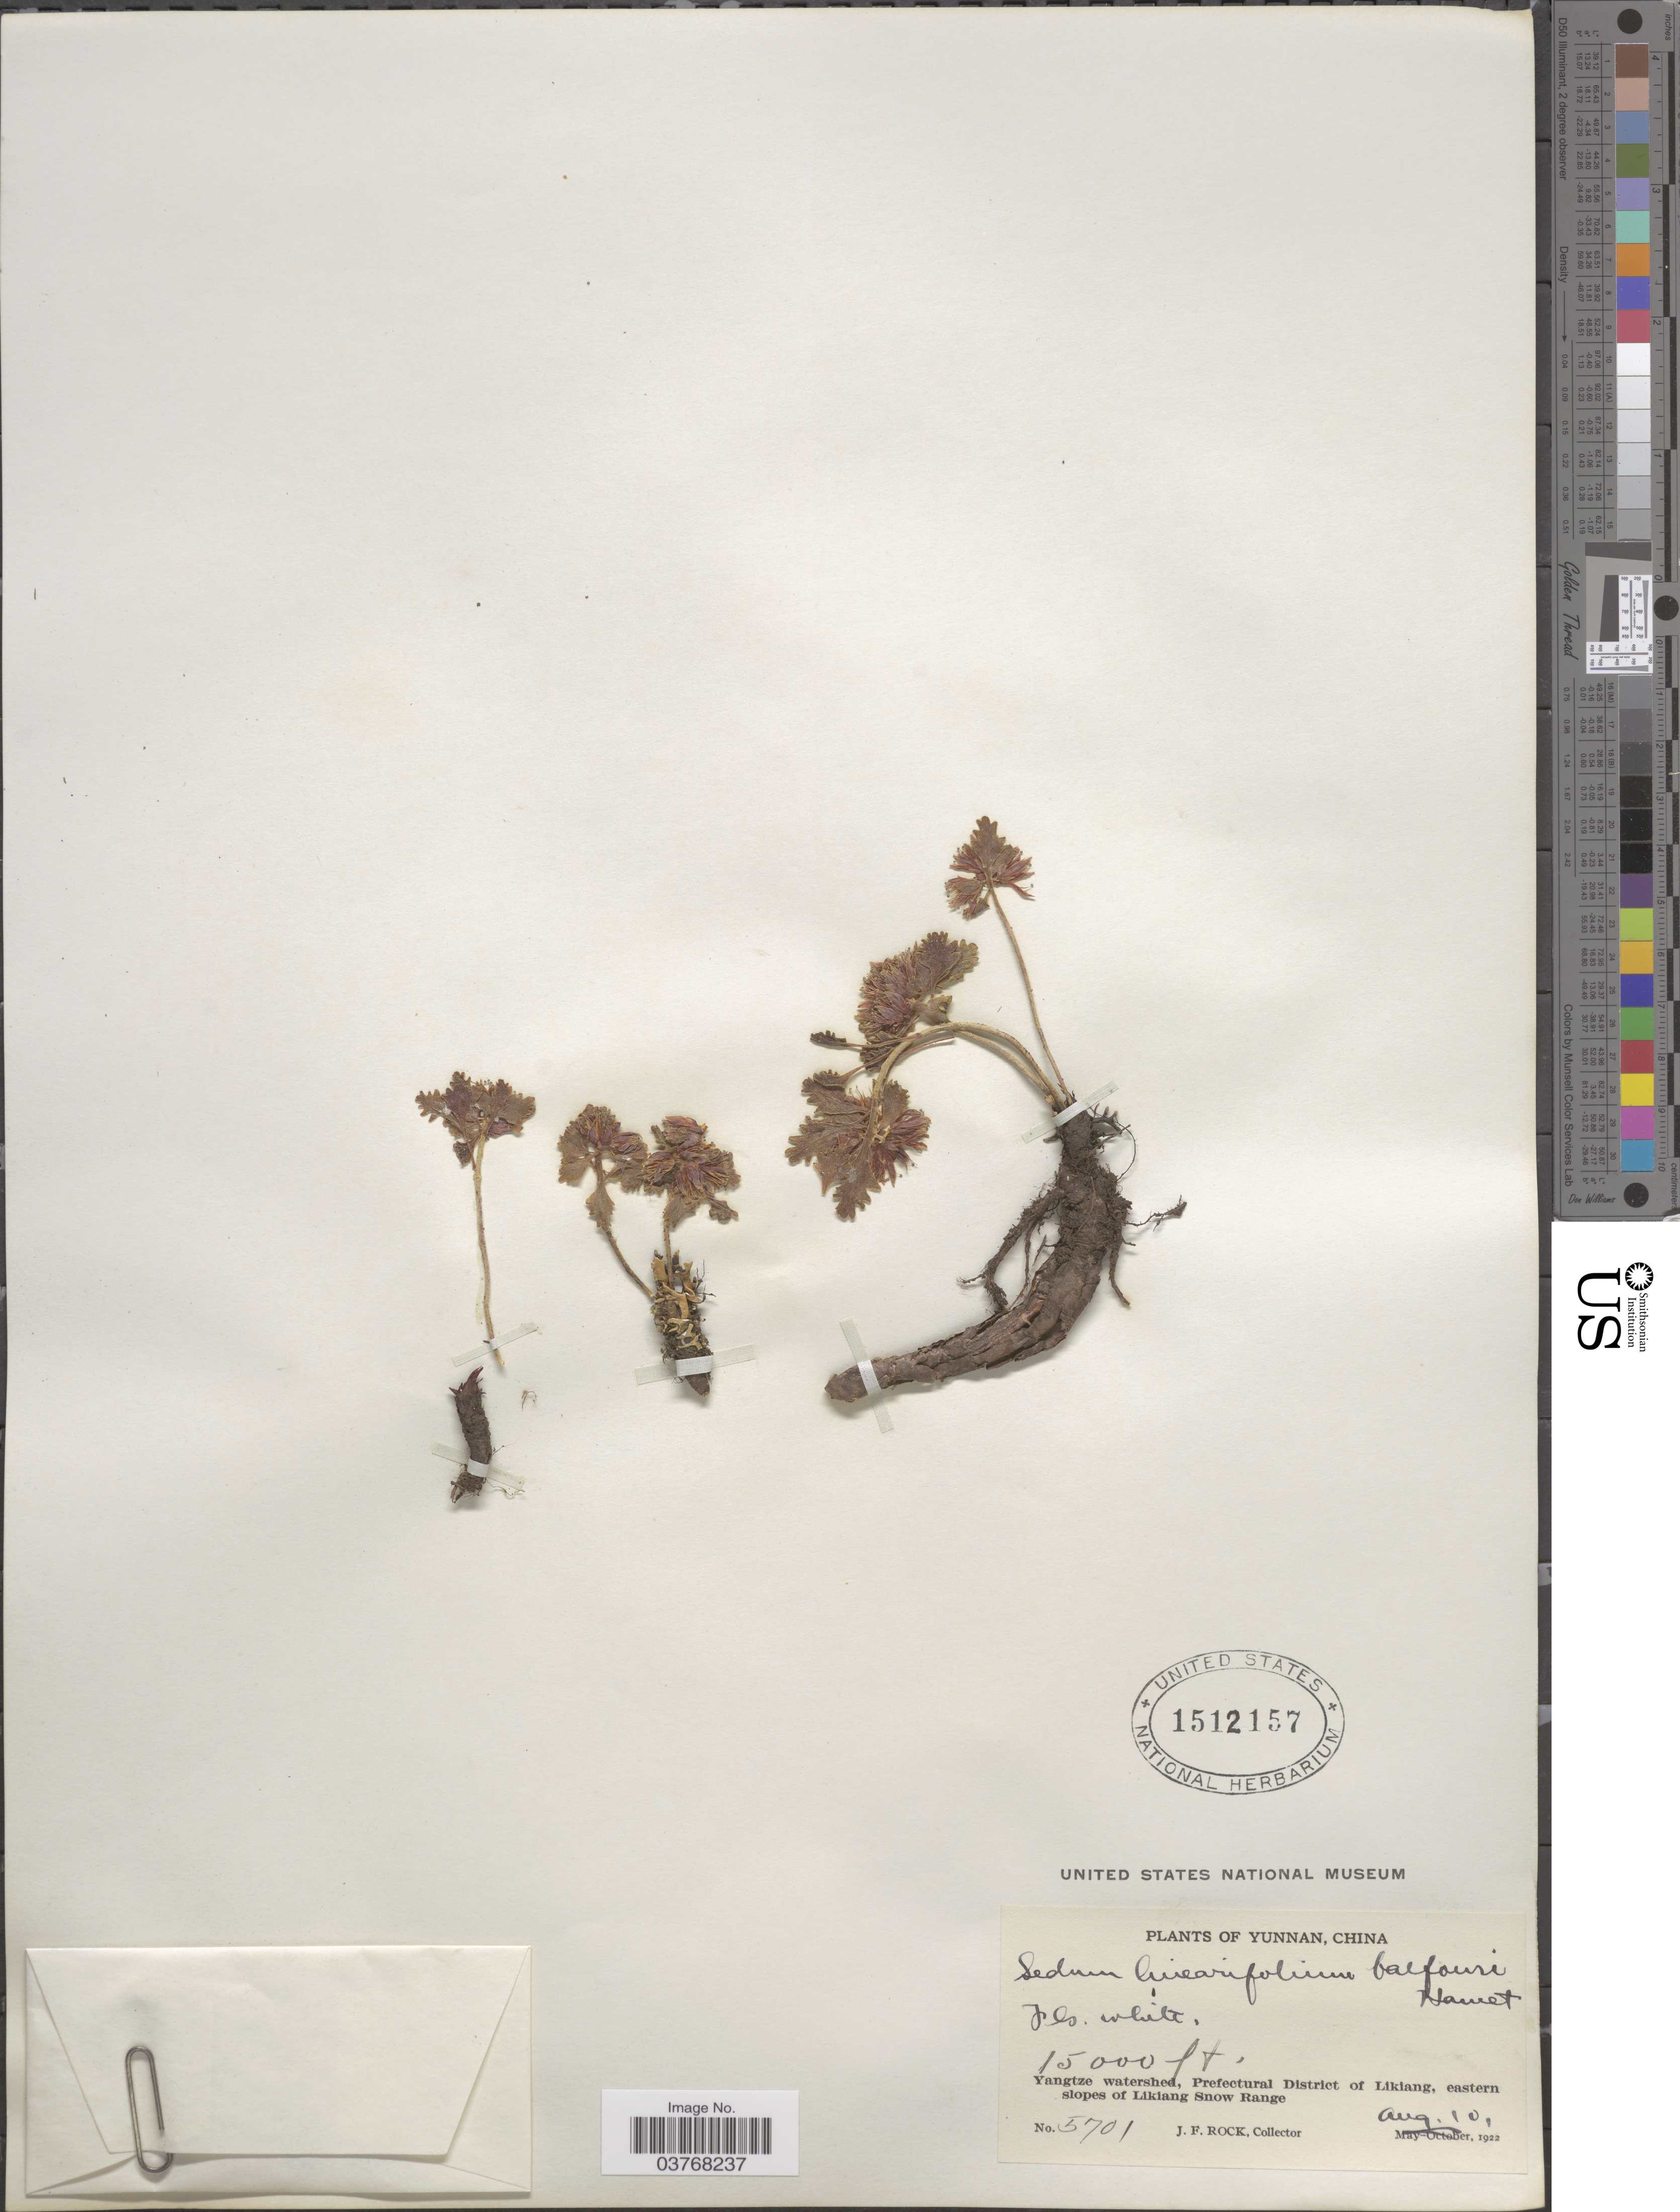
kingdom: Plantae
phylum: Tracheophyta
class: Magnoliopsida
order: Saxifragales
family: Crassulaceae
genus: Rhodiola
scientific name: Rhodiola sinuata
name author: (Royle ex Edgew.) S.H. Fu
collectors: J. Rock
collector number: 5701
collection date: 1922-08-10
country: China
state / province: Yunnan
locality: Yangtze watershed, Prefectural District of Likiang, eastern slopes of Likiang Snow Range.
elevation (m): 4572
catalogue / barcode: US 1512157